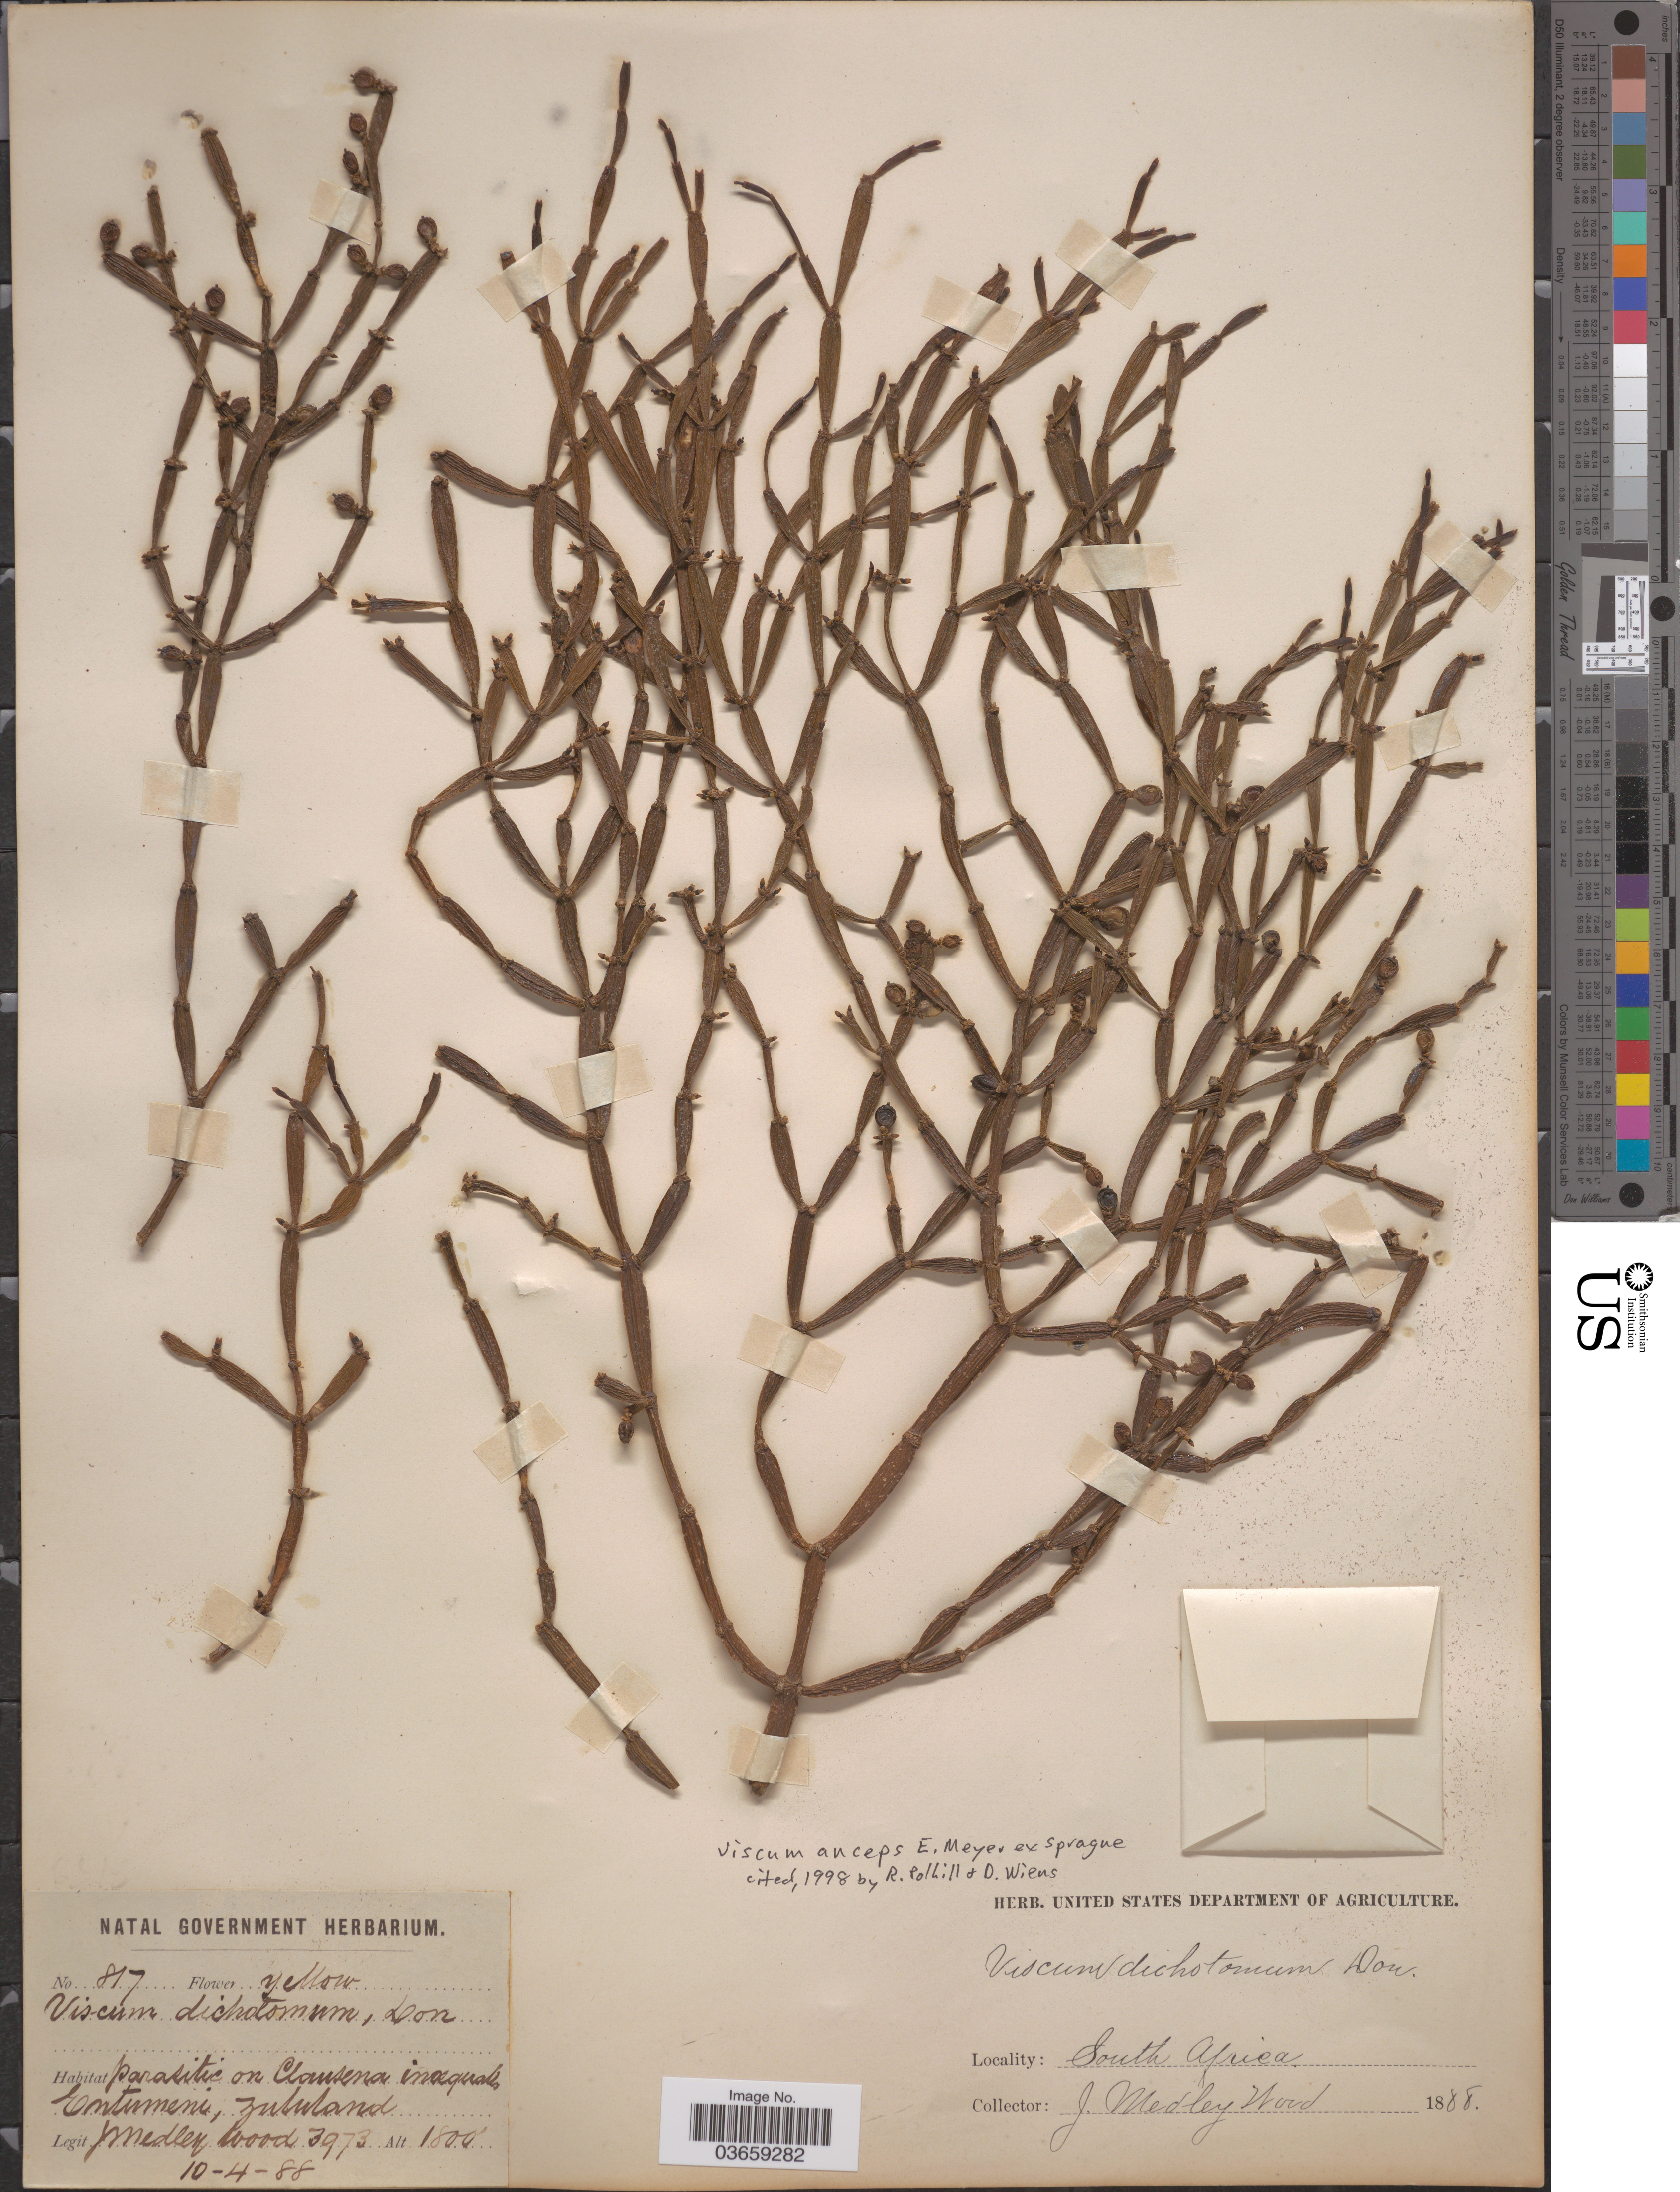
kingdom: Plantae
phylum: Tracheophyta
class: Magnoliopsida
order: Santalales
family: Viscaceae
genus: Viscum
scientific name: Viscum anceps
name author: Spreng.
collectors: J. Medley Wood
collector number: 817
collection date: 1888-04-10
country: South Africa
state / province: KwaZulu-Natal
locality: Entumeni, Zululand.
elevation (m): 549